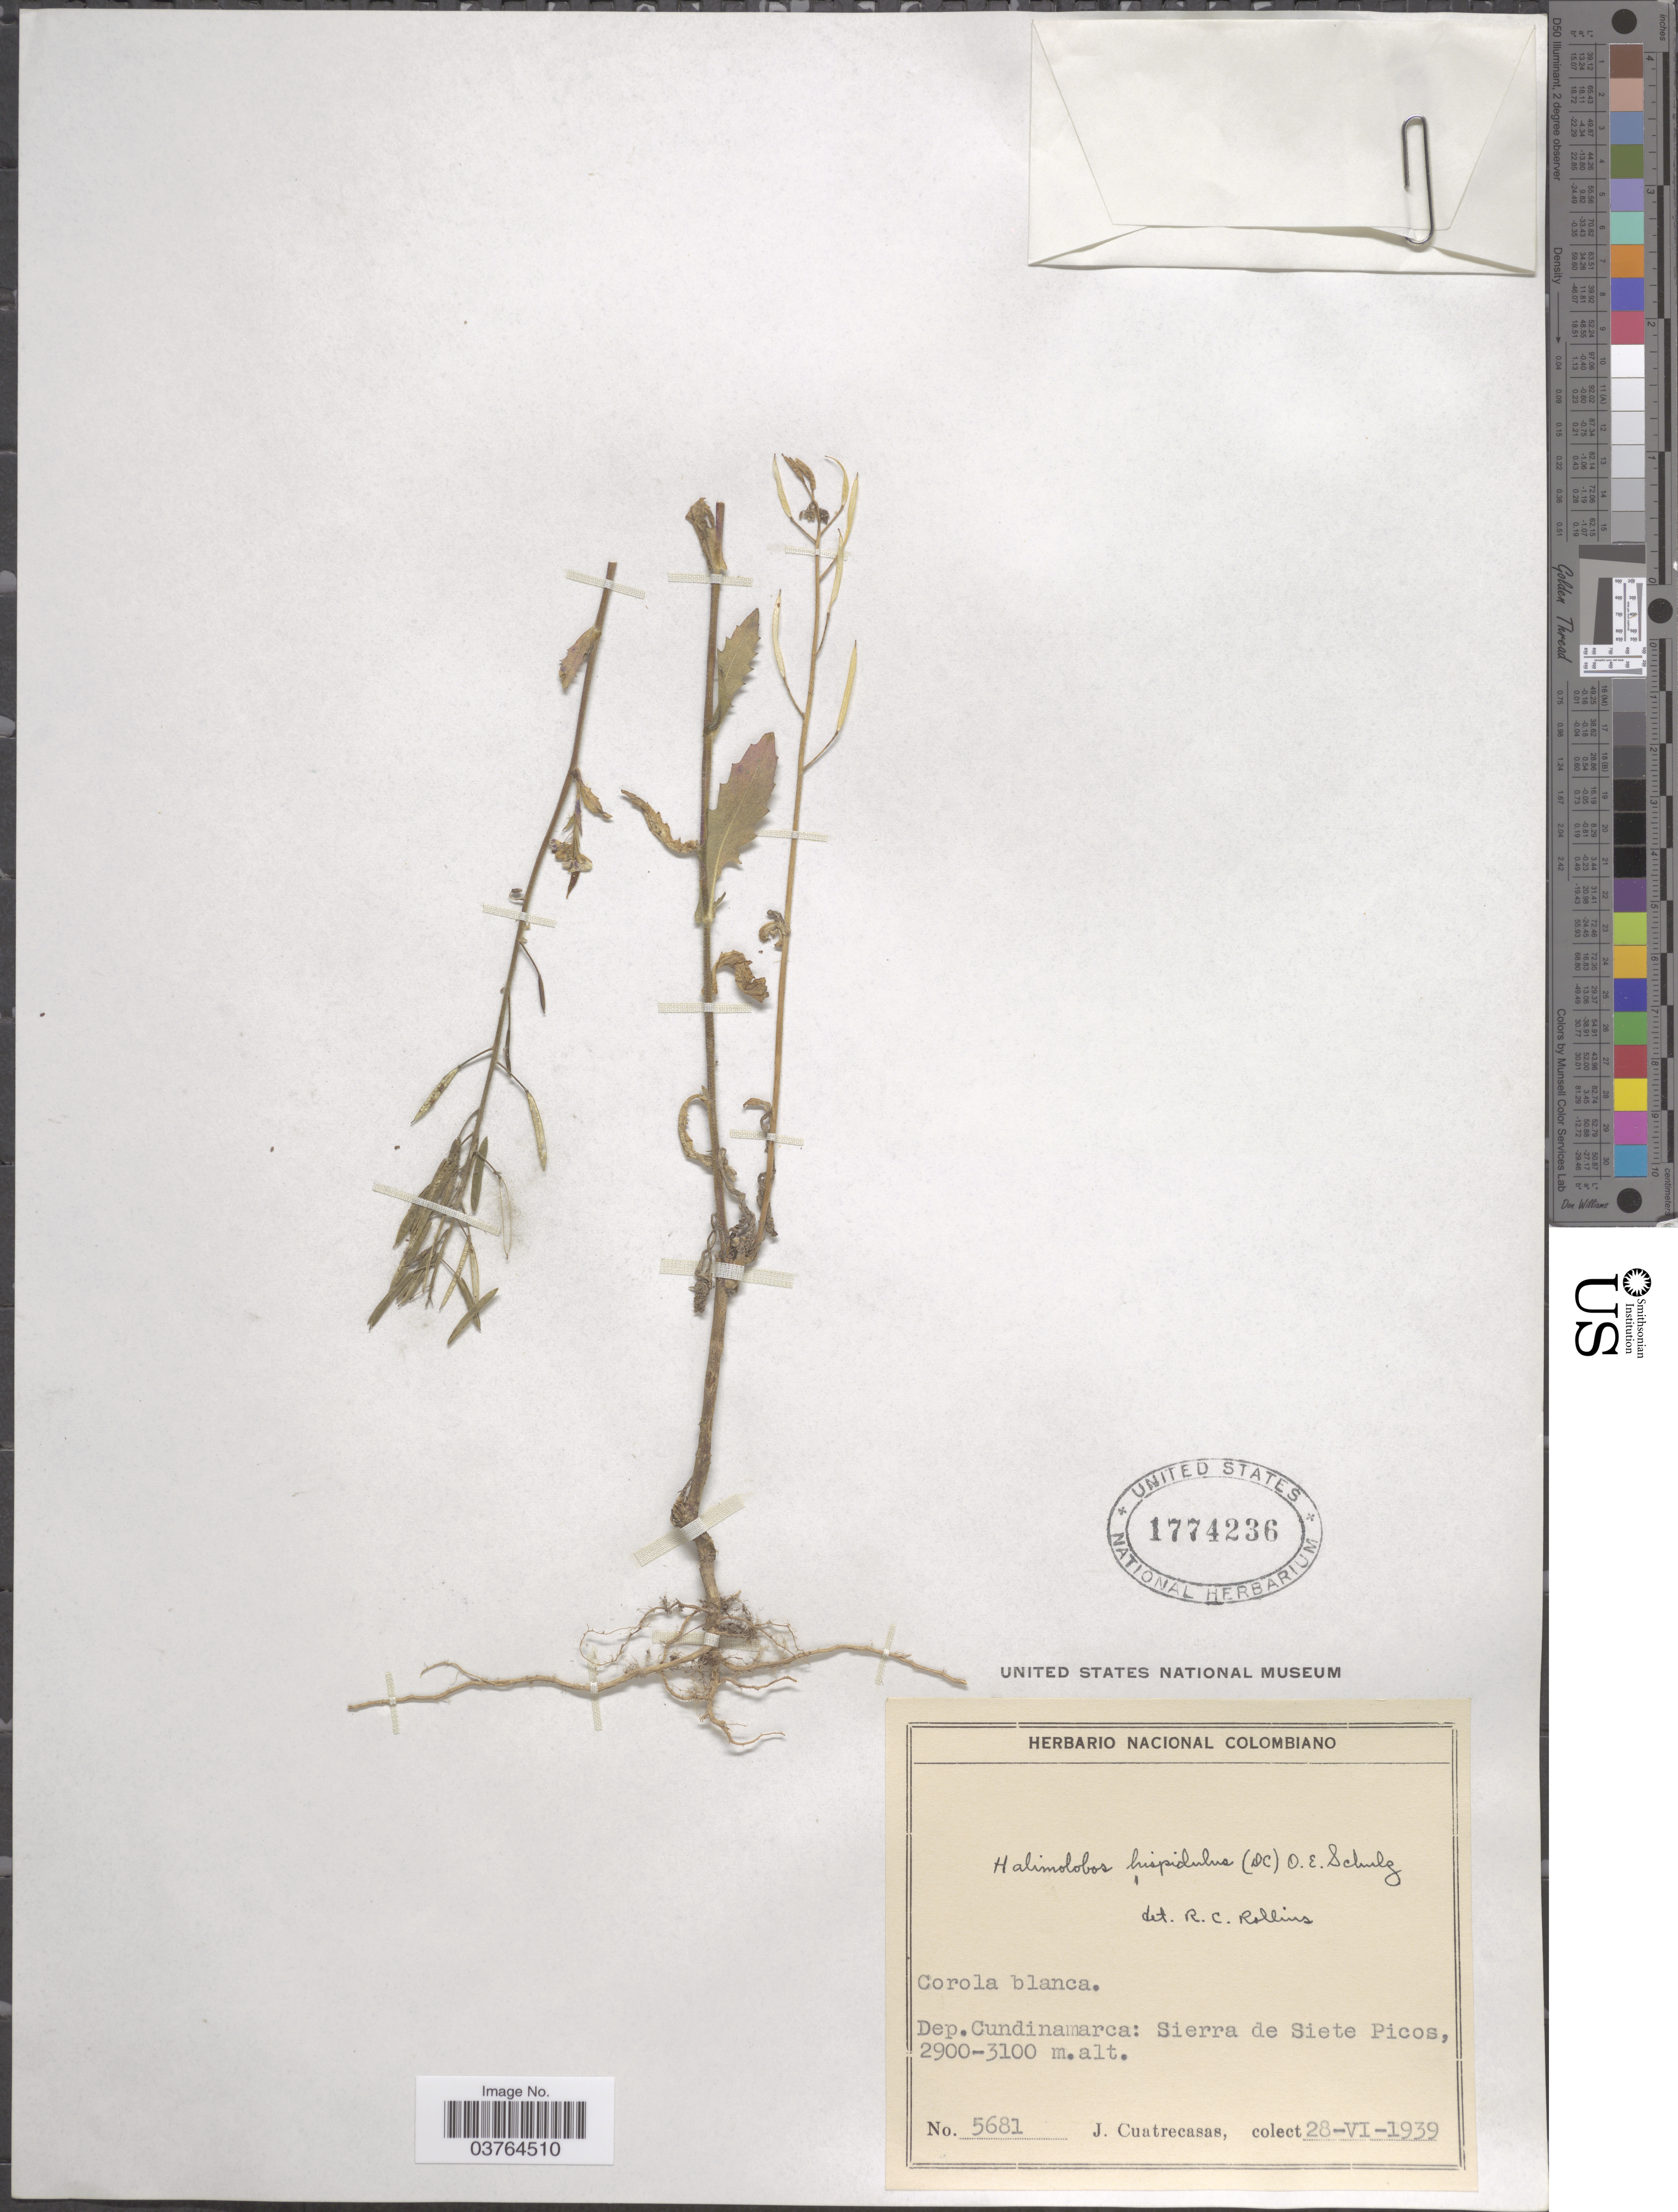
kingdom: Plantae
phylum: Tracheophyta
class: Magnoliopsida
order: Brassicales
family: Brassicaceae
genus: Exhalimolobos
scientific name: Exhalimolobos hispidulus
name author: (DC.) Al-Shehbaz & C.D. Bailey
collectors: J. Cuatrecasas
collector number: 5681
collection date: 1939-06-28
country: Colombia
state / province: Cundinamarca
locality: Dep. Cundinamarca: Sierra de Siete Picos.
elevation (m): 2900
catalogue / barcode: US 1774236